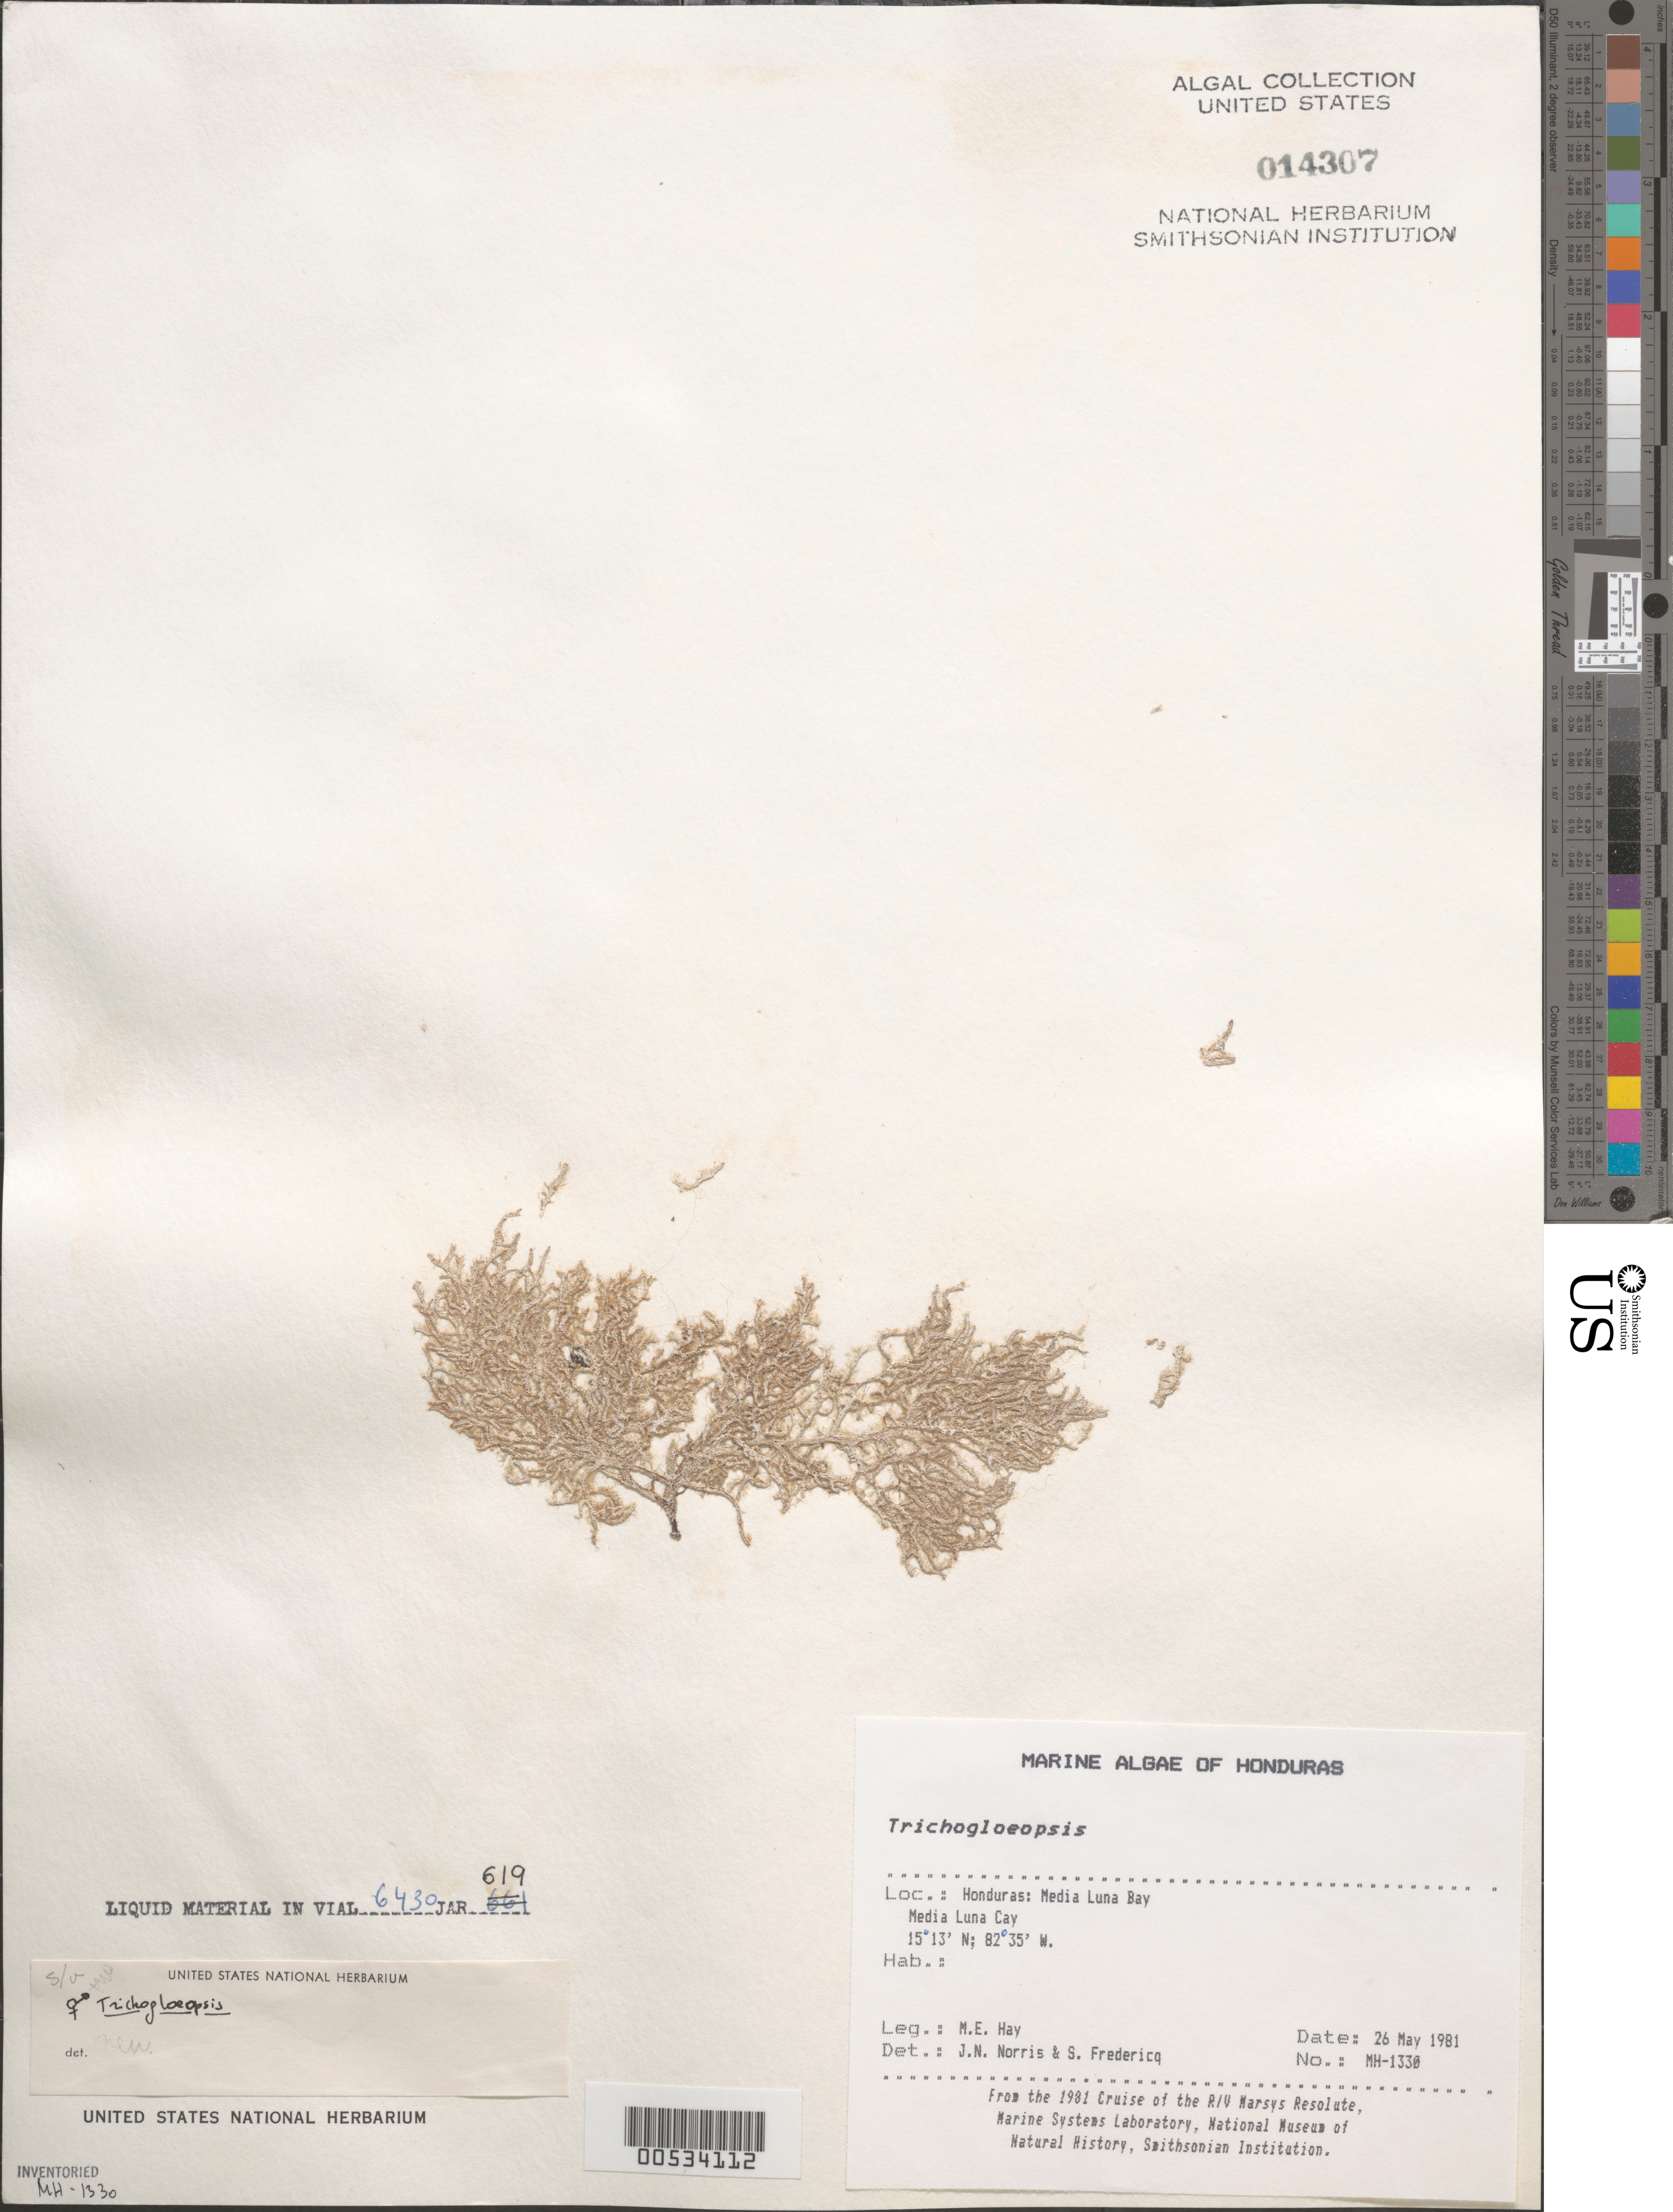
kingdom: Plantae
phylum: Rhodophyta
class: Florideophyceae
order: Nemaliales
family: Liagoraceae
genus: Trichogloeopsis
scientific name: Trichogloeopsis sp.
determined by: Norris, J. N.; Fredericq, S.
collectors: M. E. Hay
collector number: MEH-1330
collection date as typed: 26 May 1981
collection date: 1981-05-26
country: Honduras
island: Media Luna Cay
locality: Media Luna Bay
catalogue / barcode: US 14307